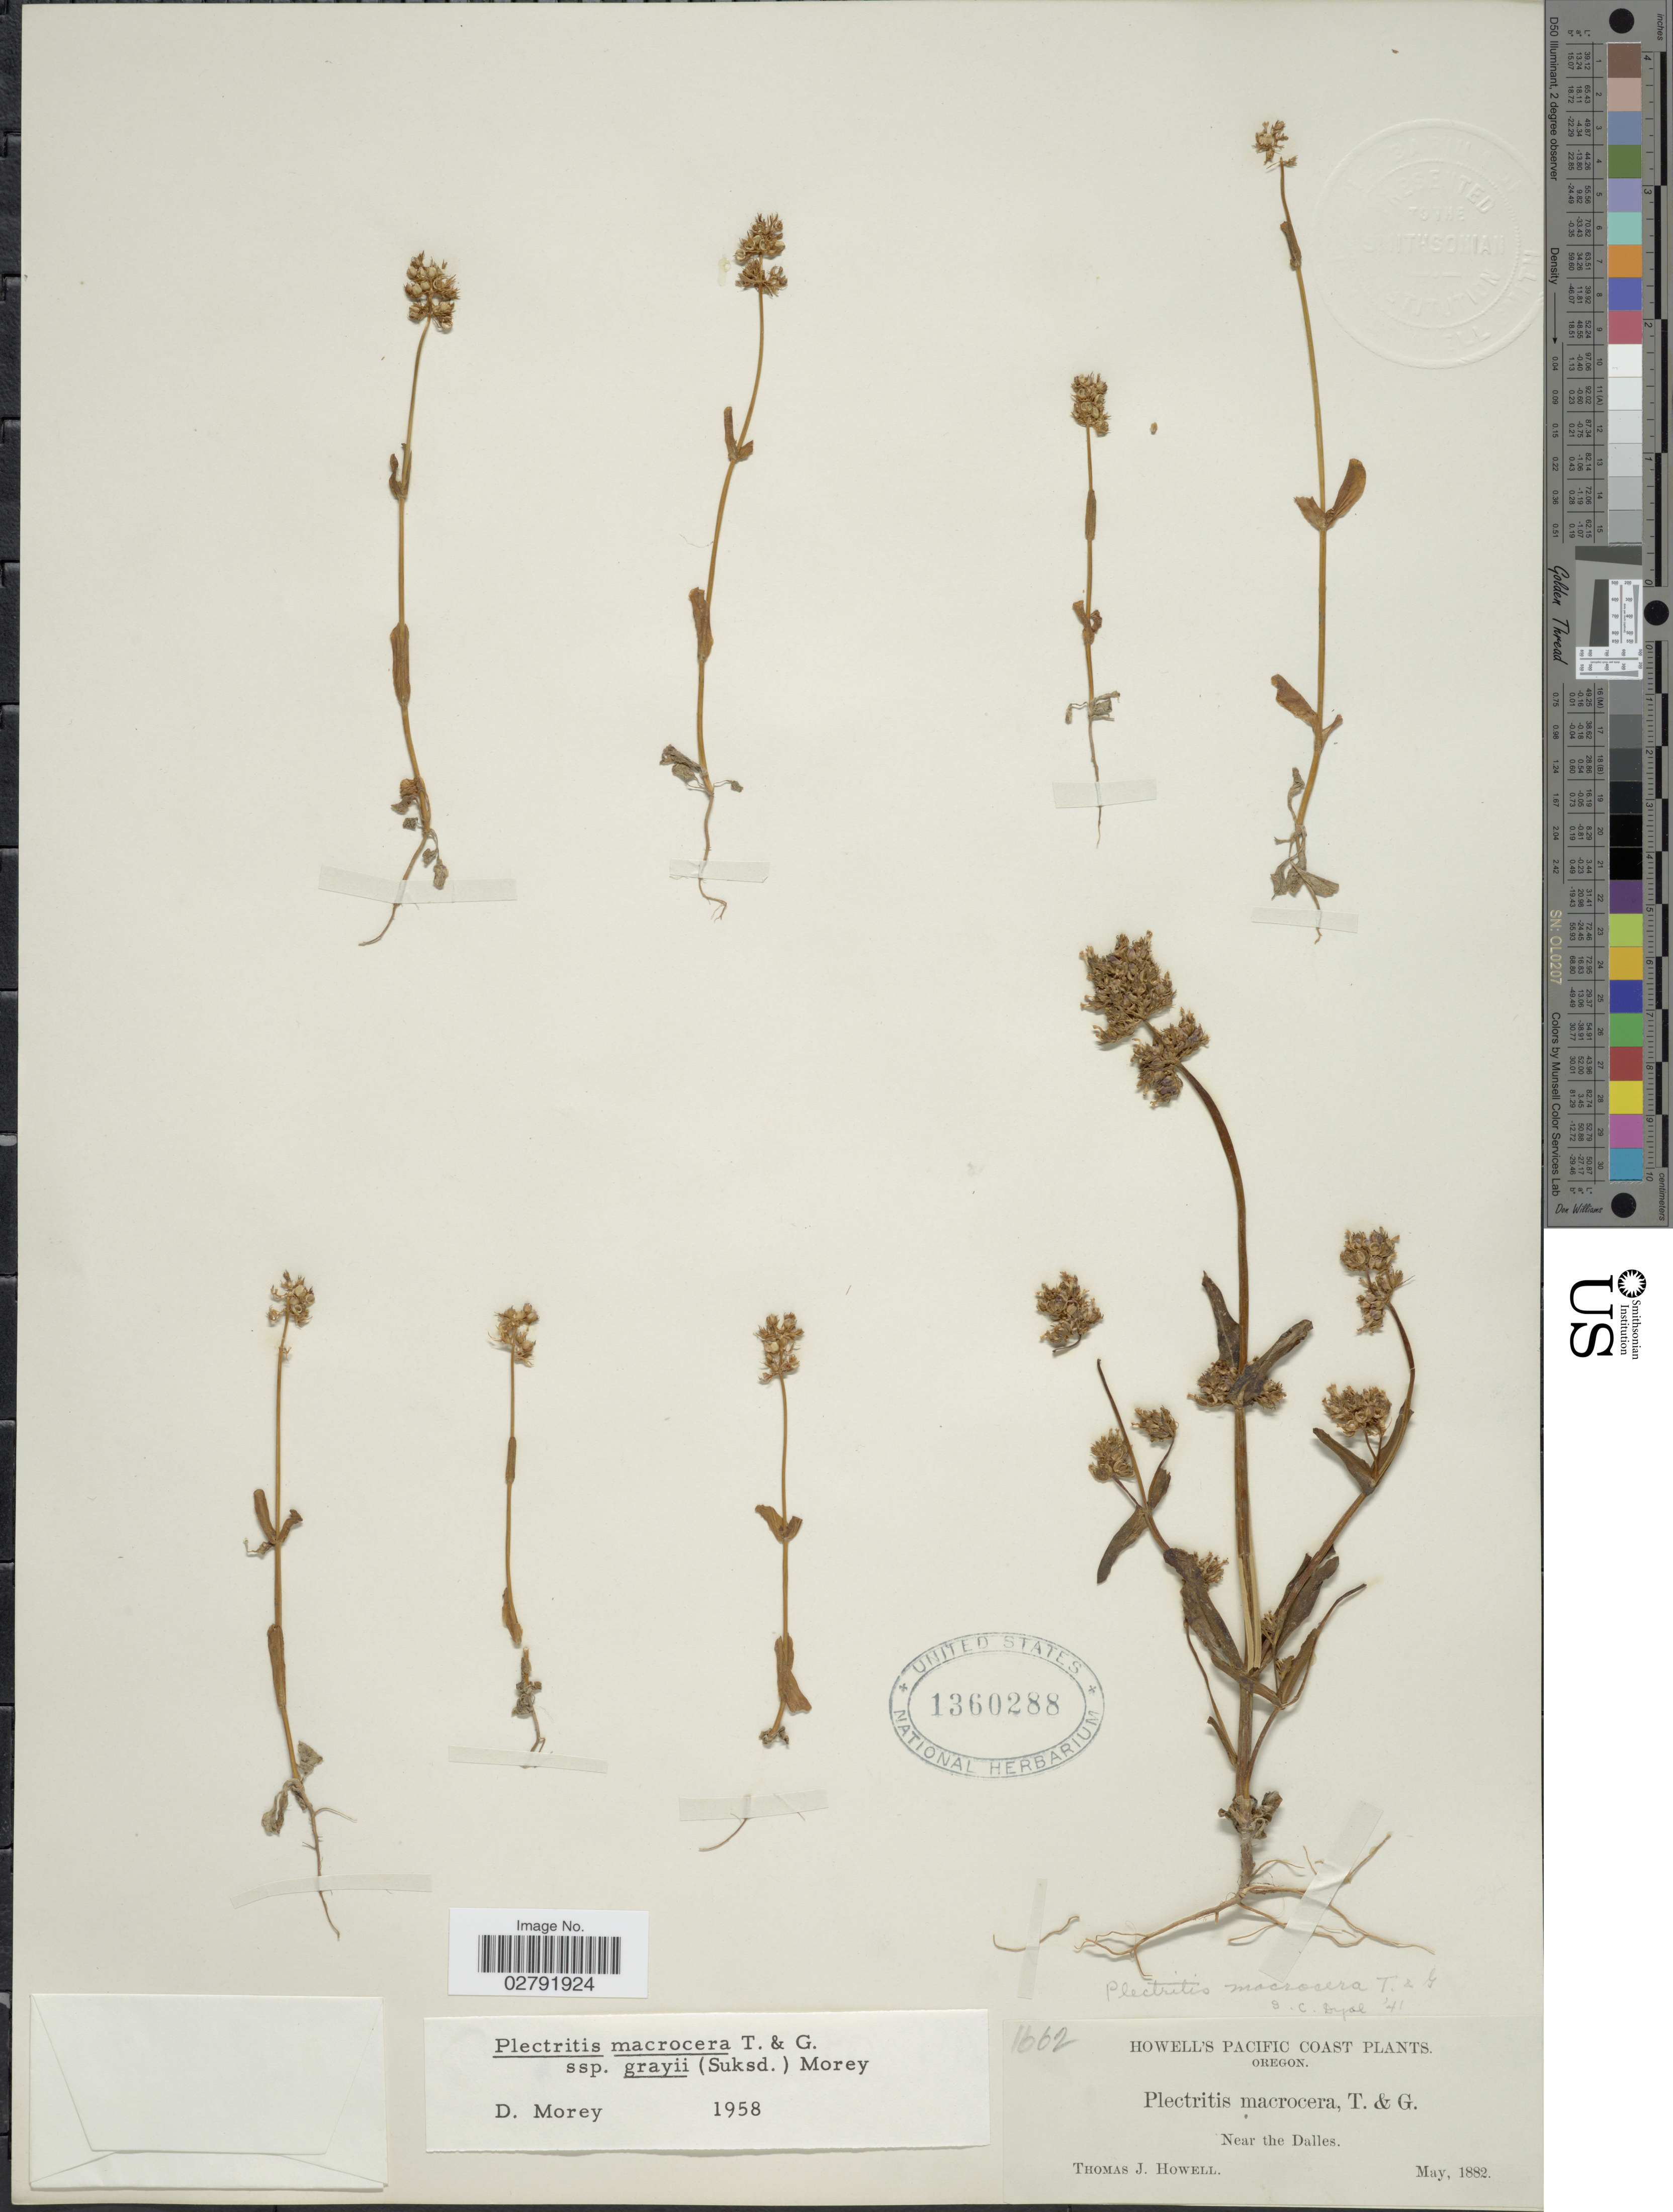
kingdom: Plantae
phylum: Tracheophyta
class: Magnoliopsida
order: Dipsacales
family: Caprifoliaceae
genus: Plectritis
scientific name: Plectritis macrocera subsp. grayi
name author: (Suksd.) Morey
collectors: T. J. Howell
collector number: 1662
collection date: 1882-05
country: United States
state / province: Oregon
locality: Pacific Coast. Near the Dalles.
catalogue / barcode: US 1360288